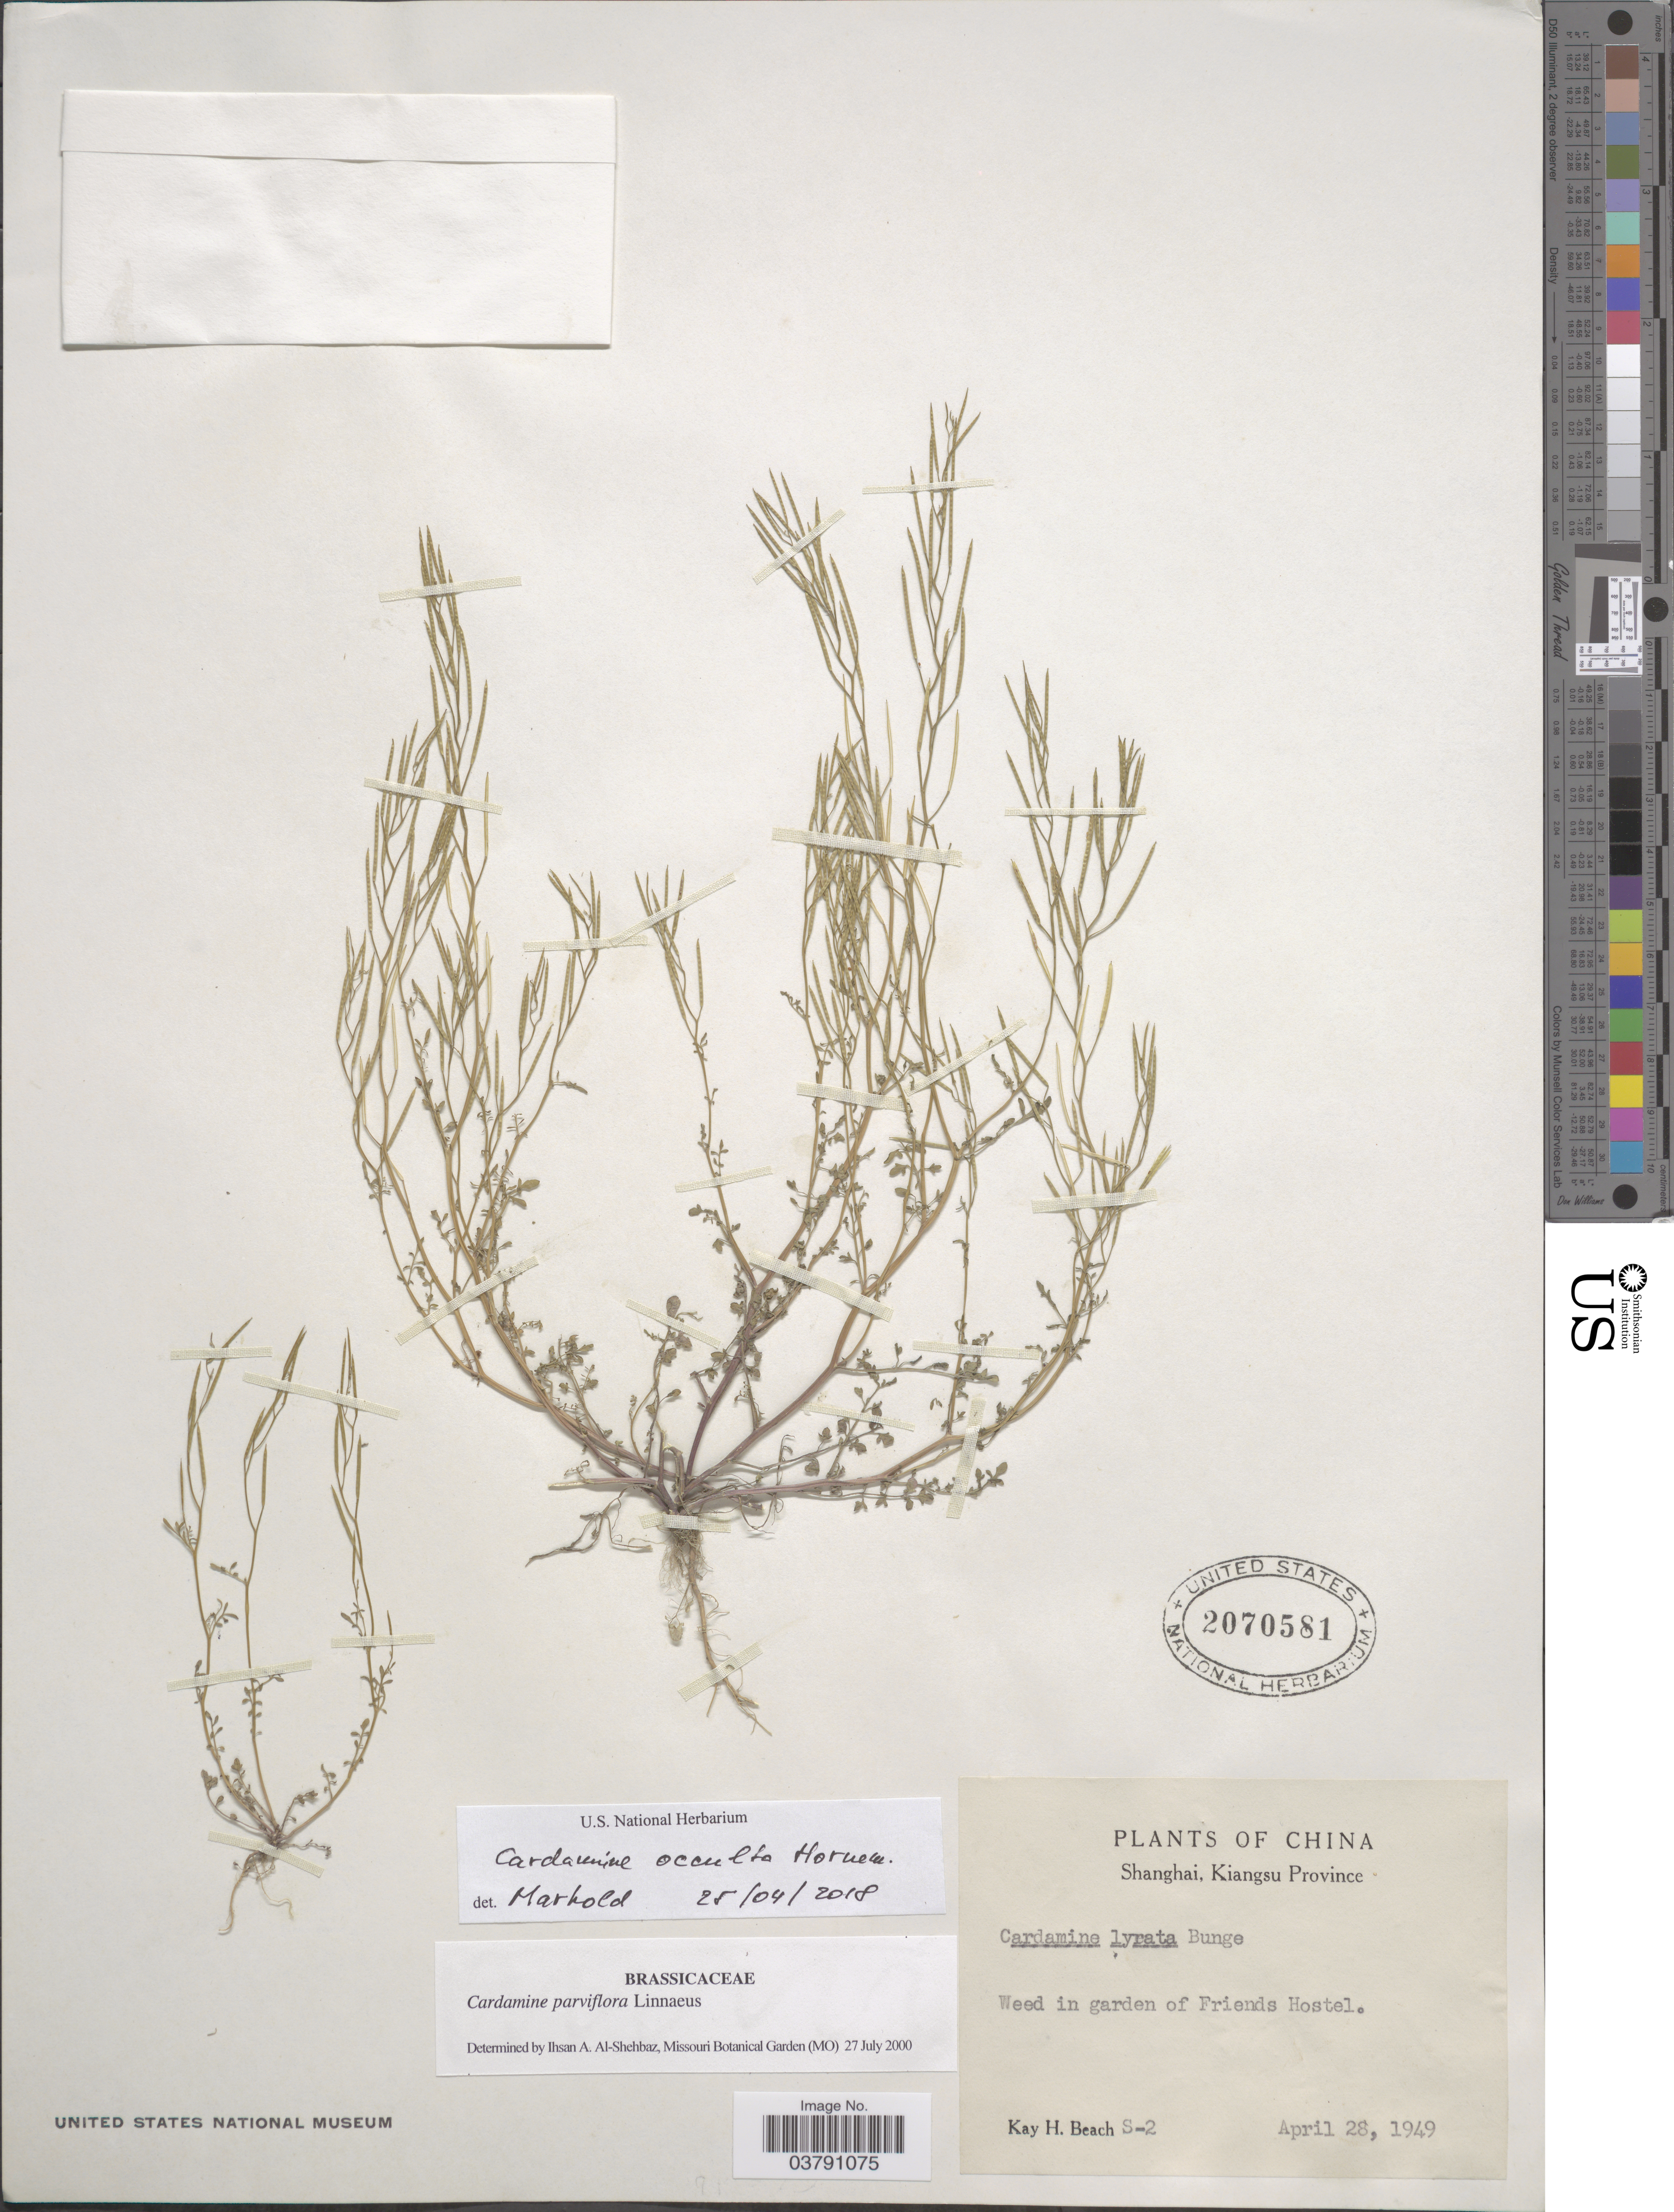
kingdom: Plantae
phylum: Tracheophyta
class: Magnoliopsida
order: Brassicales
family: Brassicaceae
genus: Cardamine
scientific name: Cardamine occulta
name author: Hornem.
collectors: K. H. Beach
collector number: S-2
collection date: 1949-04-28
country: China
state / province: Jiangsu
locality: Shanghai, Kiangsu Province. Weed in garden of Friends Hostel.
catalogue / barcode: US 2070581